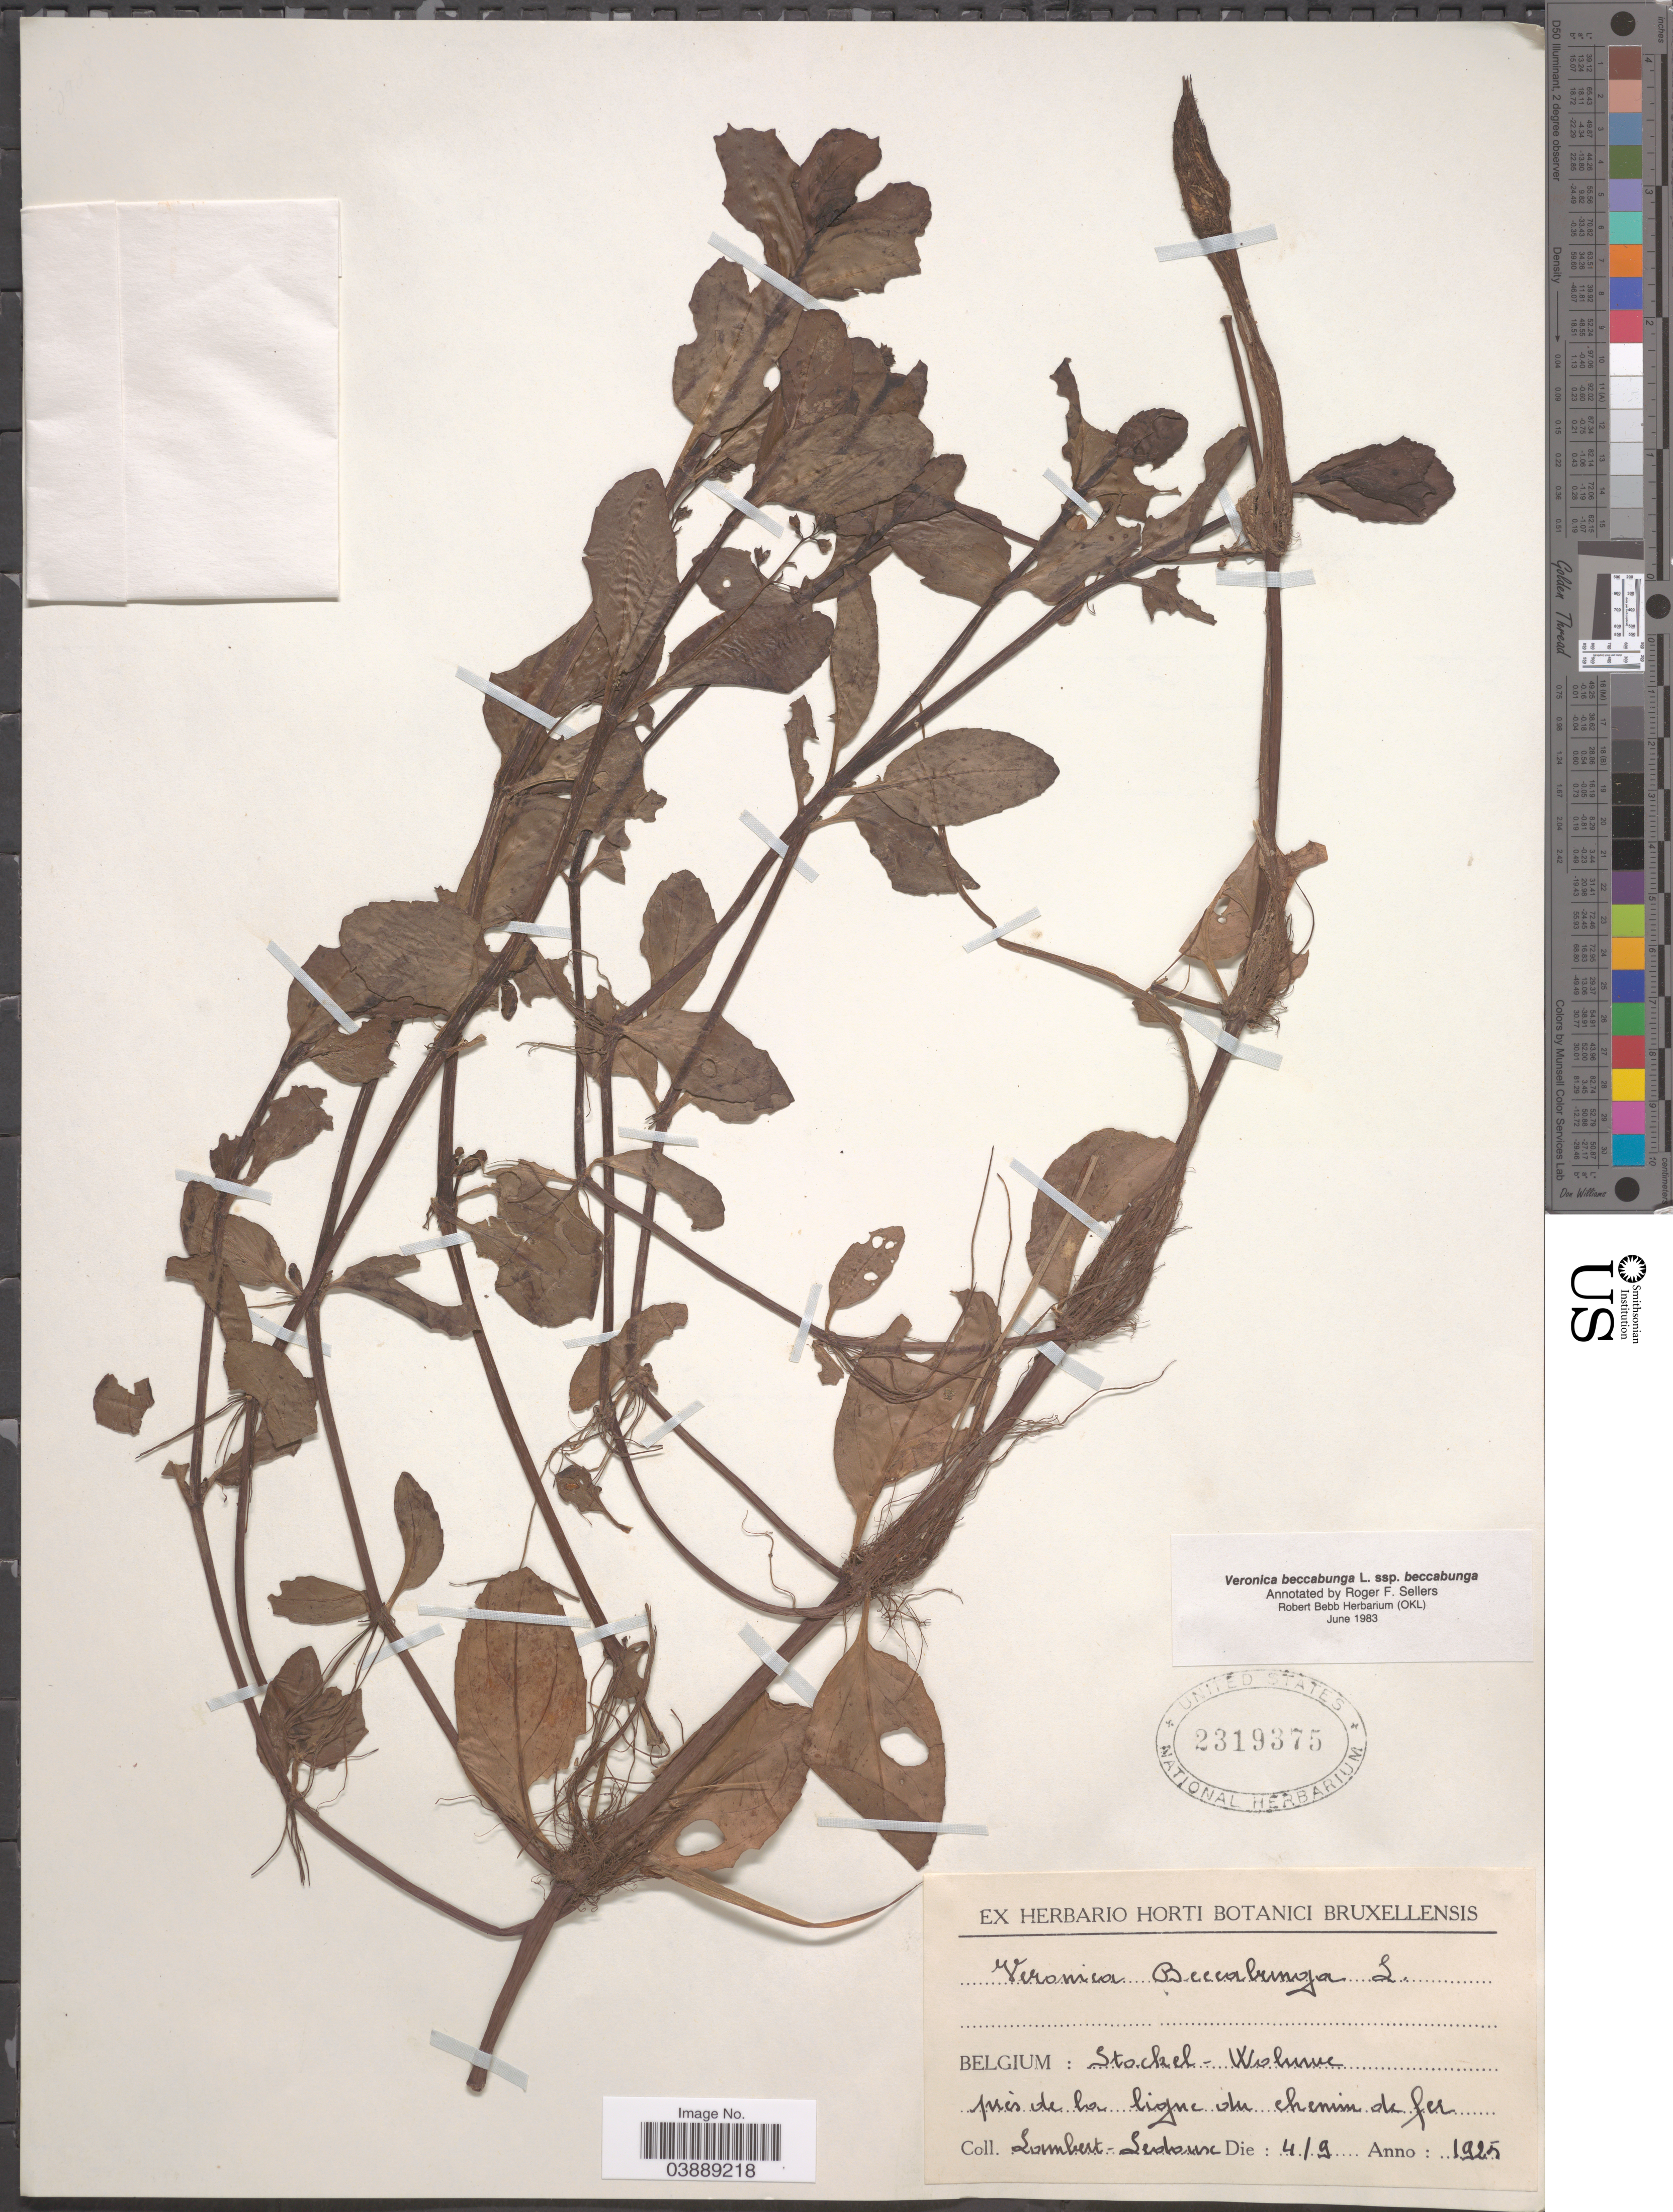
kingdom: Plantae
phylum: Tracheophyta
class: Magnoliopsida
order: Lamiales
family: Plantaginaceae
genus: Veronica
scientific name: Veronica beccabunga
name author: L.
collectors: Lombert & -. Ledoux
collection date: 1925-09-04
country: Belgium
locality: Stockel-Woluwe prés de la ligne du chenim de fer.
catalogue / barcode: US 2319375